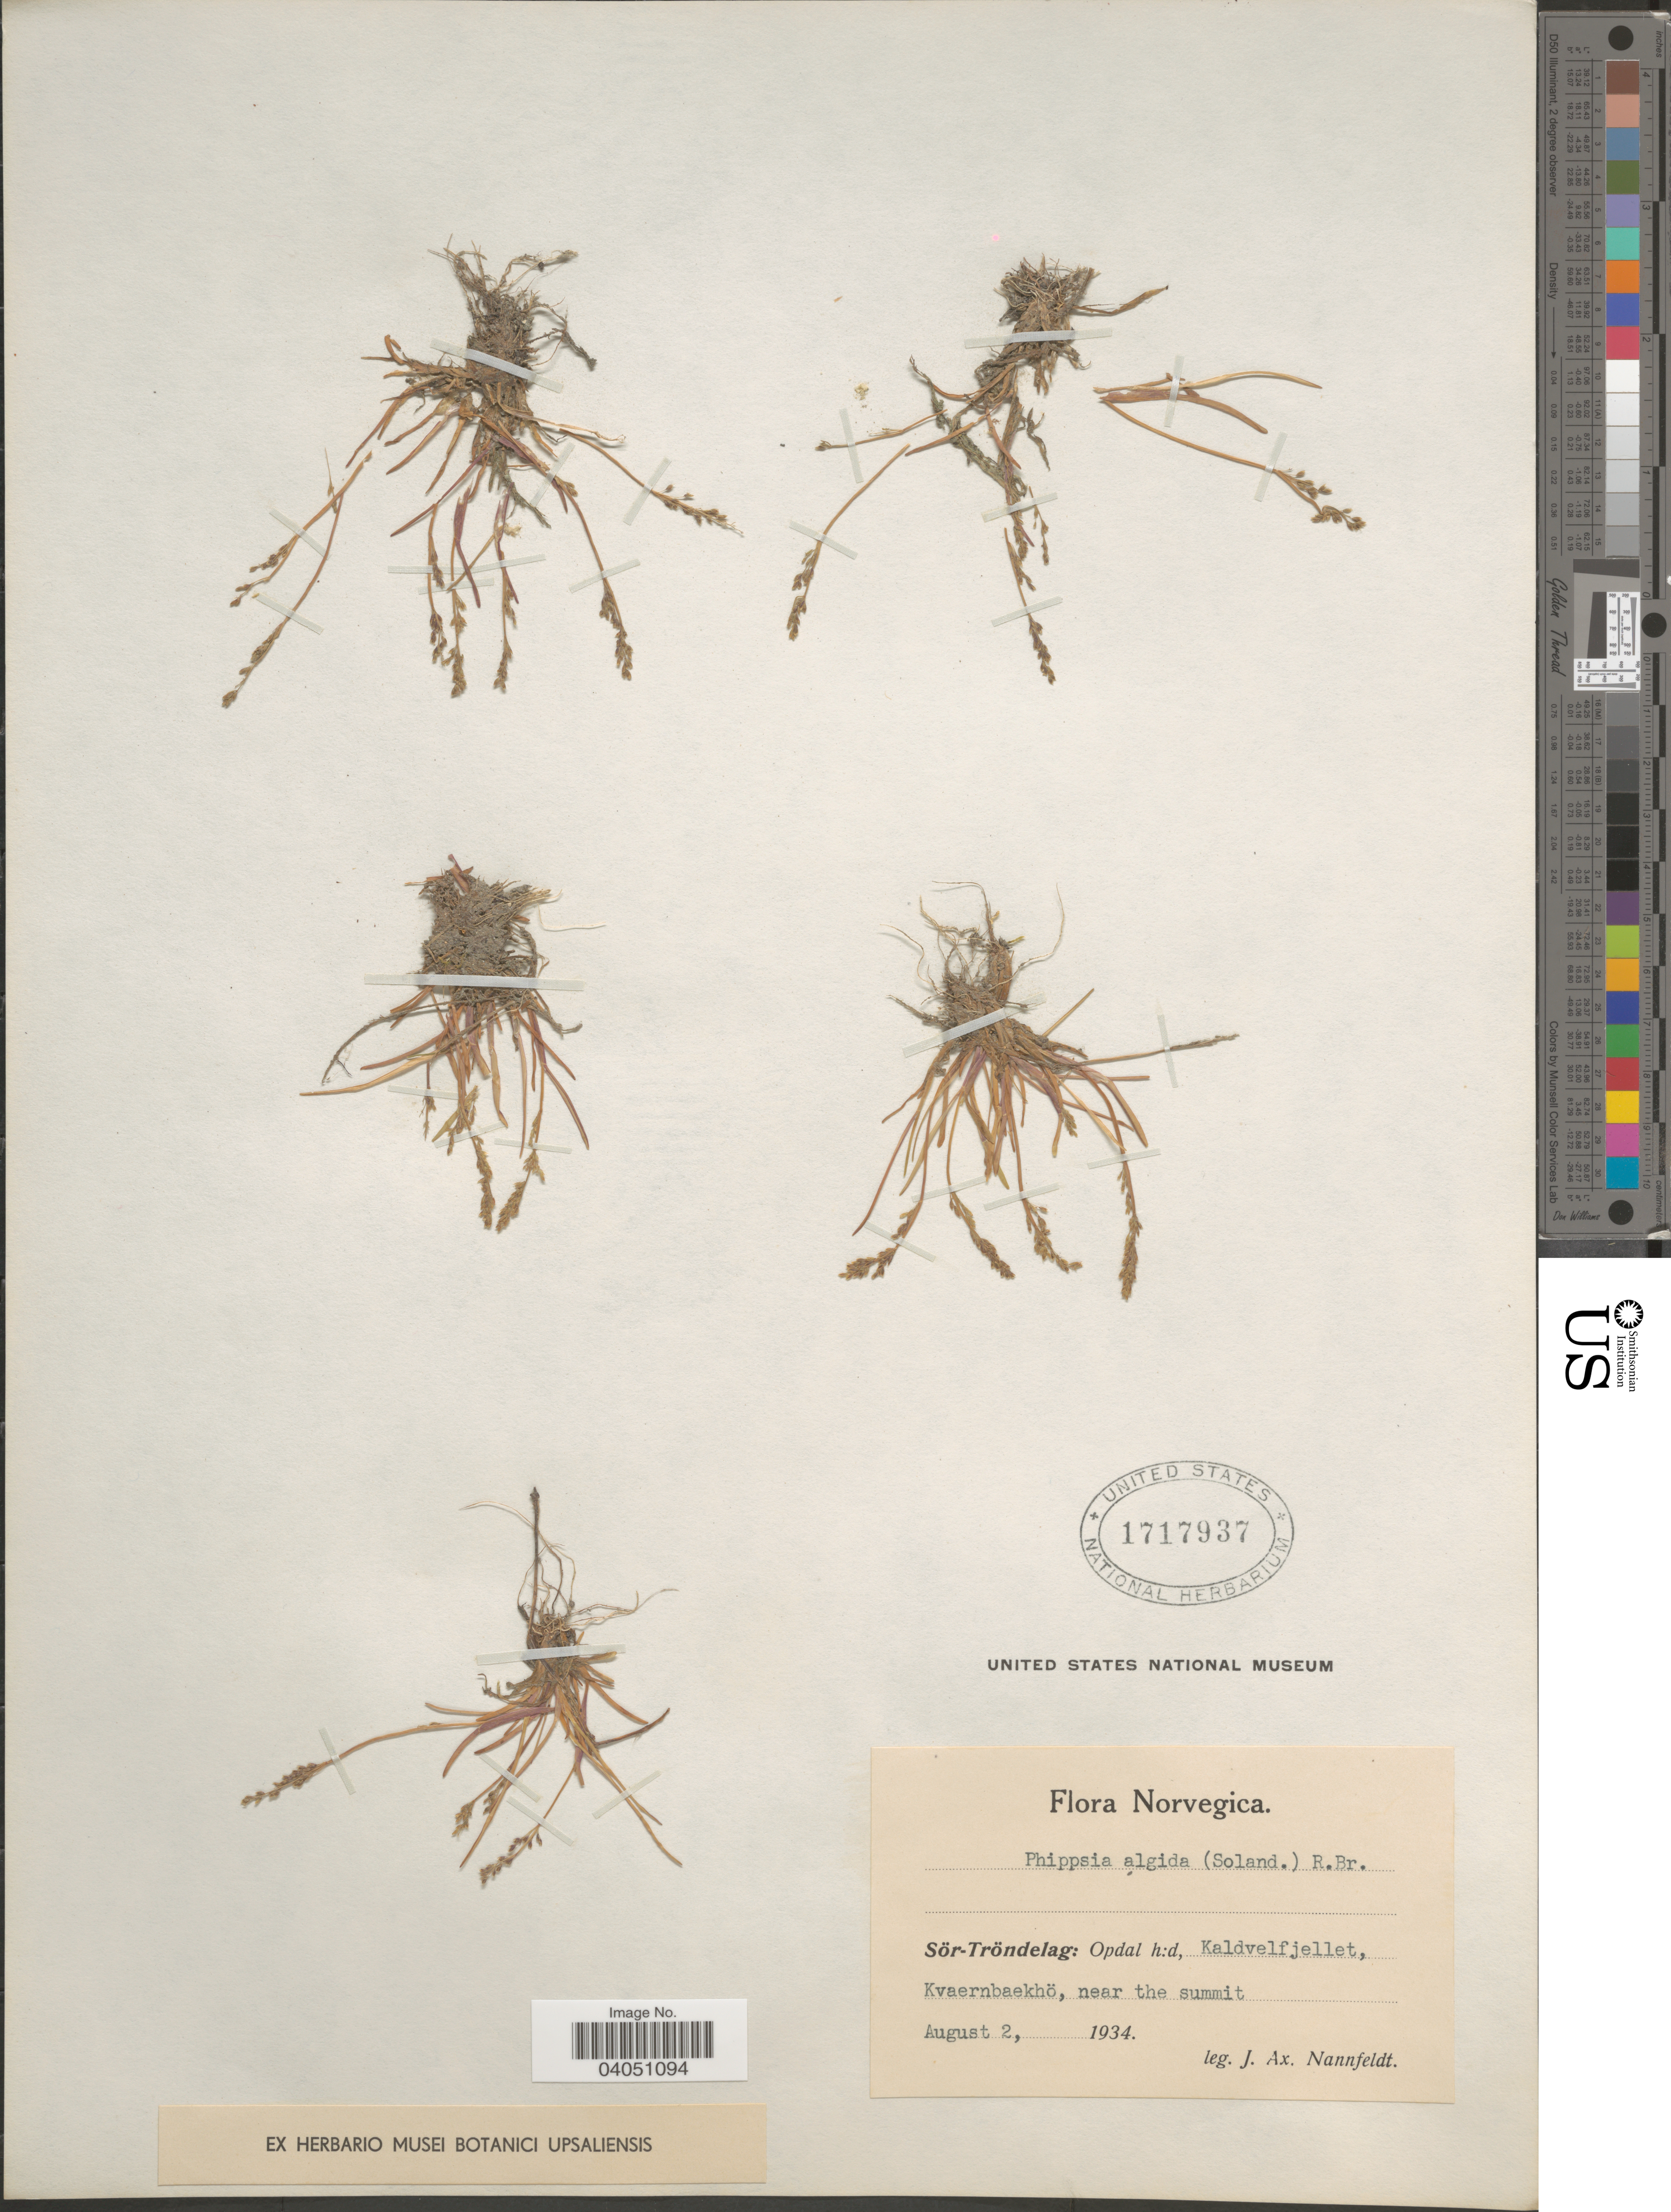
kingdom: Plantae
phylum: Tracheophyta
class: Liliopsida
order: Poales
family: Poaceae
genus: Phippsia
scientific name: Phippsia algida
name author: (Sol.) R. Br.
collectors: J. Nannfeldt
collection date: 1934-08-02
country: Norway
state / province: Trøndelag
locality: Opdal h:d, Kaldvelfjellet, Kvaerbaekhö, near summit.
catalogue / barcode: US 1717937